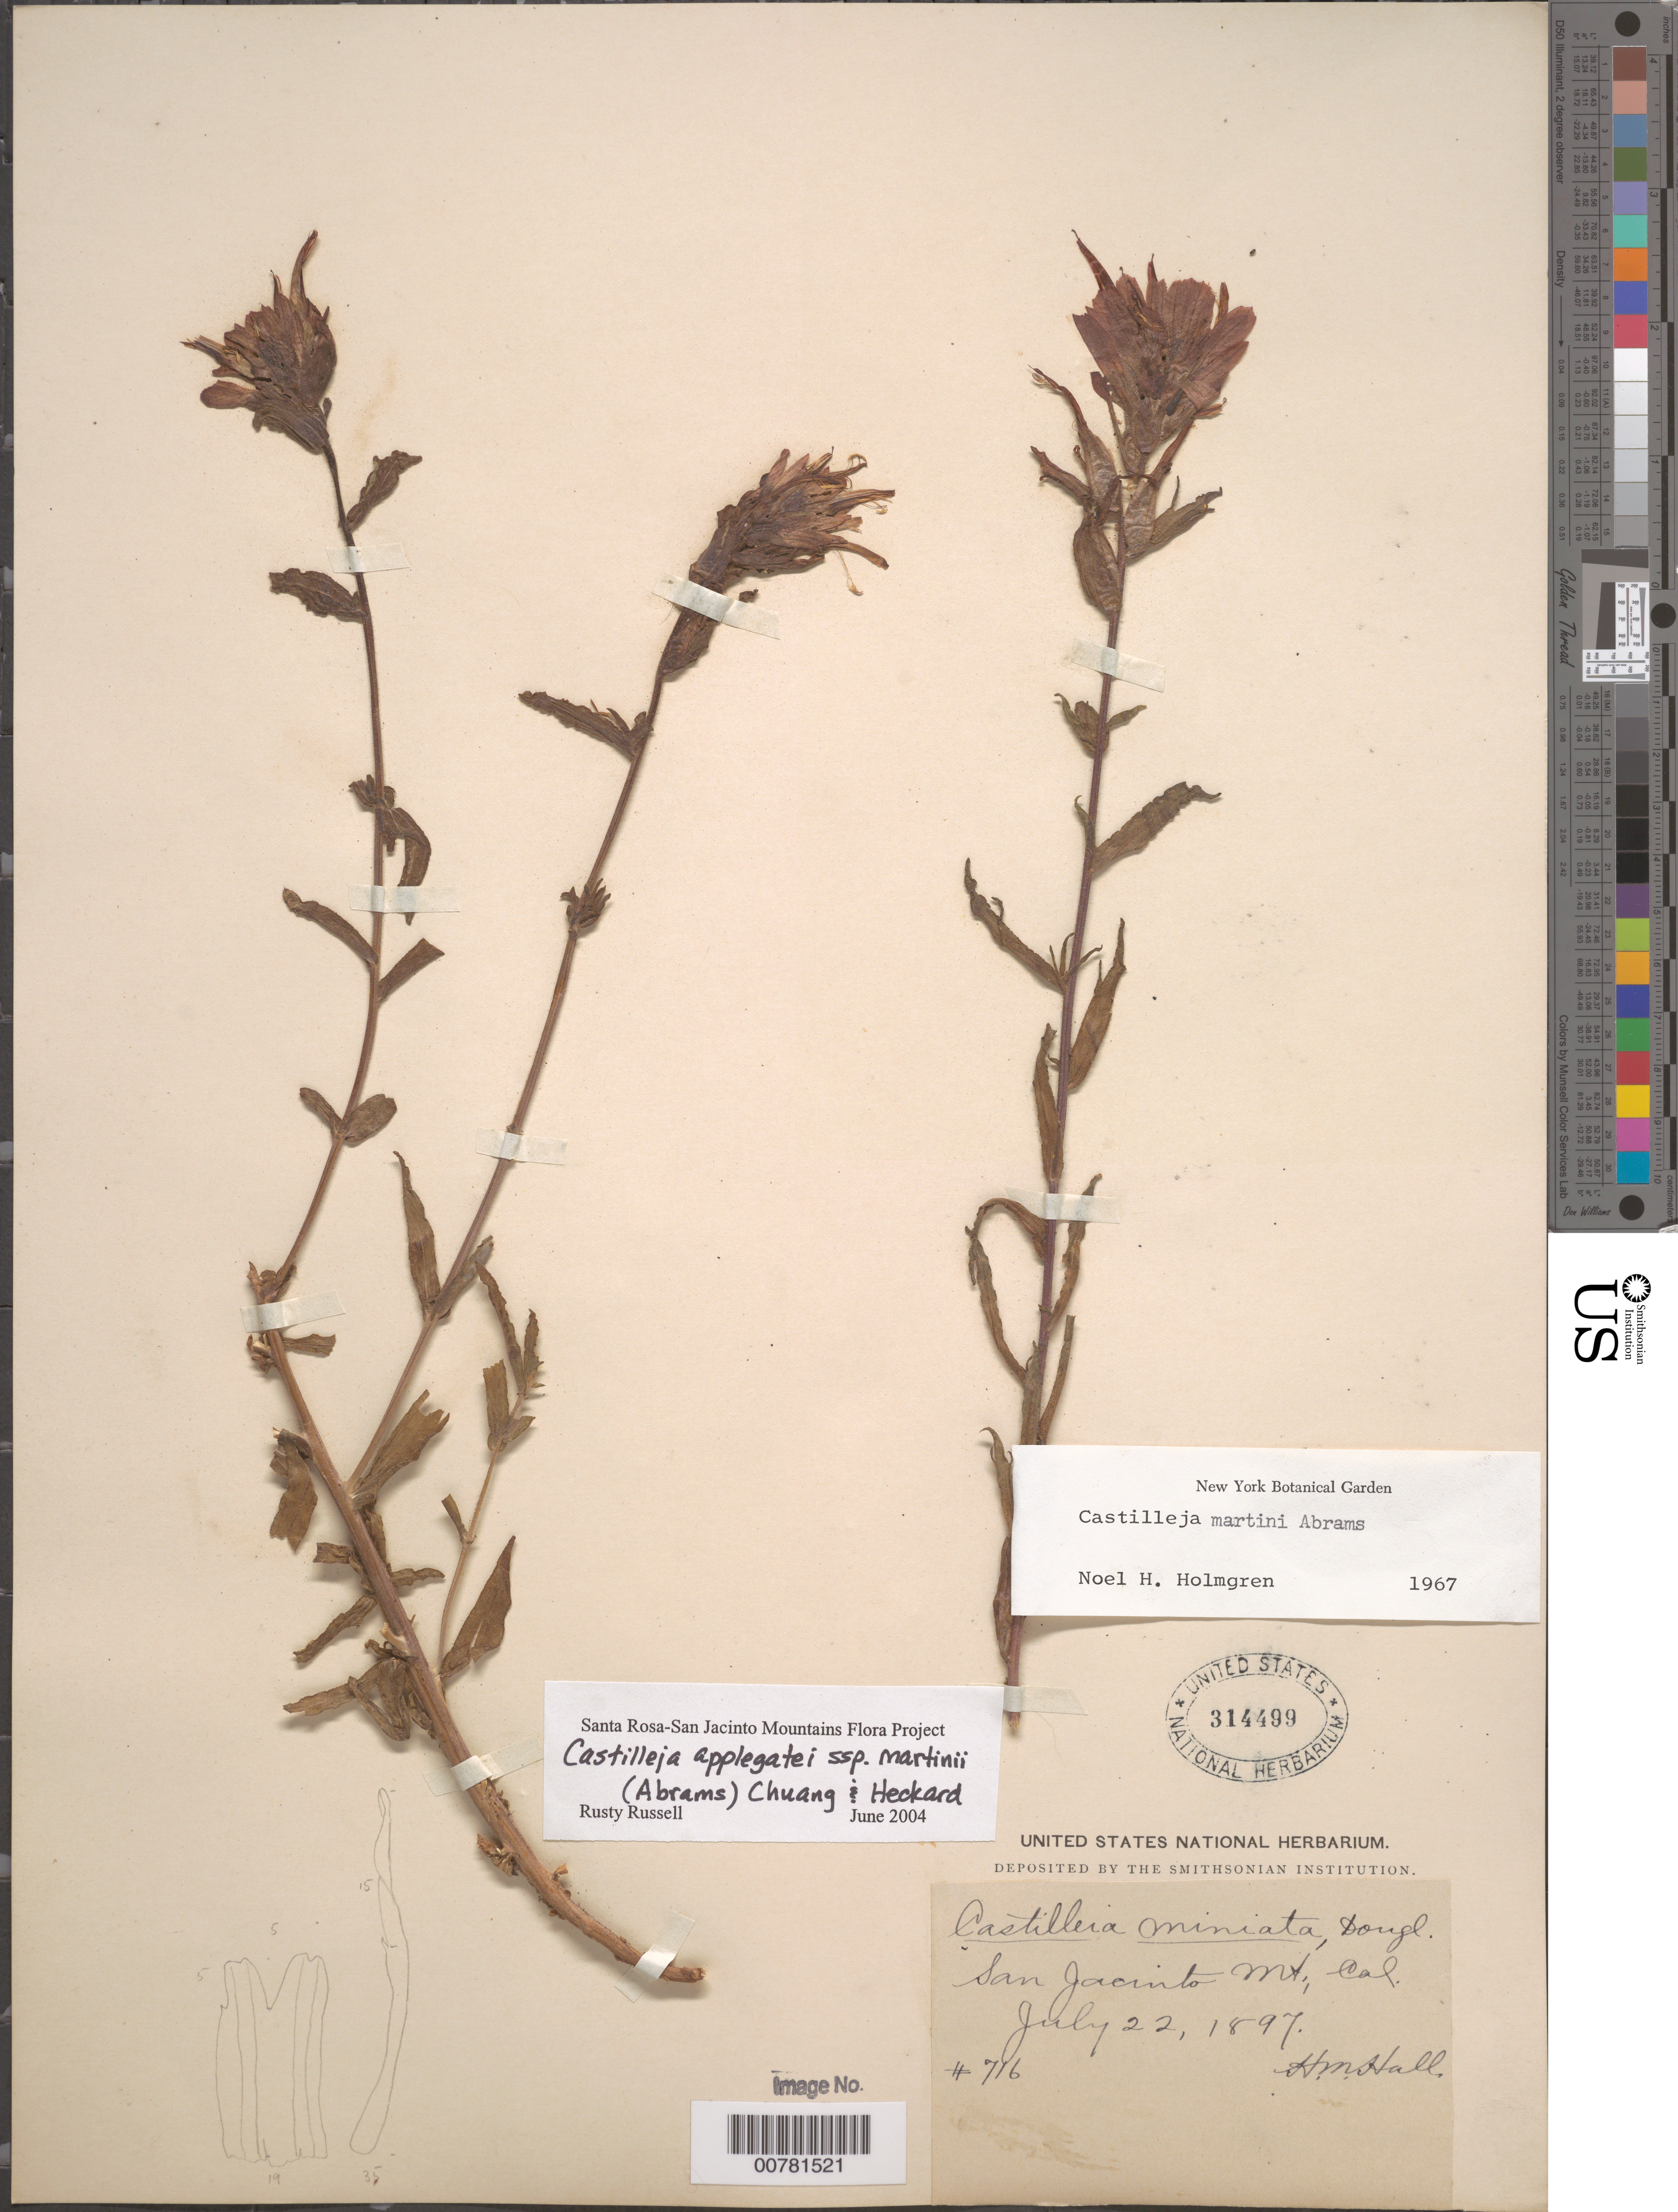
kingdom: Plantae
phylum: Tracheophyta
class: Magnoliopsida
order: Lamiales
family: Orobanchaceae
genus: Castilleja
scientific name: Castilleja applegatei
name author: Fernald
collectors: H. M. Hall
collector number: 716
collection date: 1897-07-22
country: United States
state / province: California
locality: San Jacinta Mt.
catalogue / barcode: US 314499